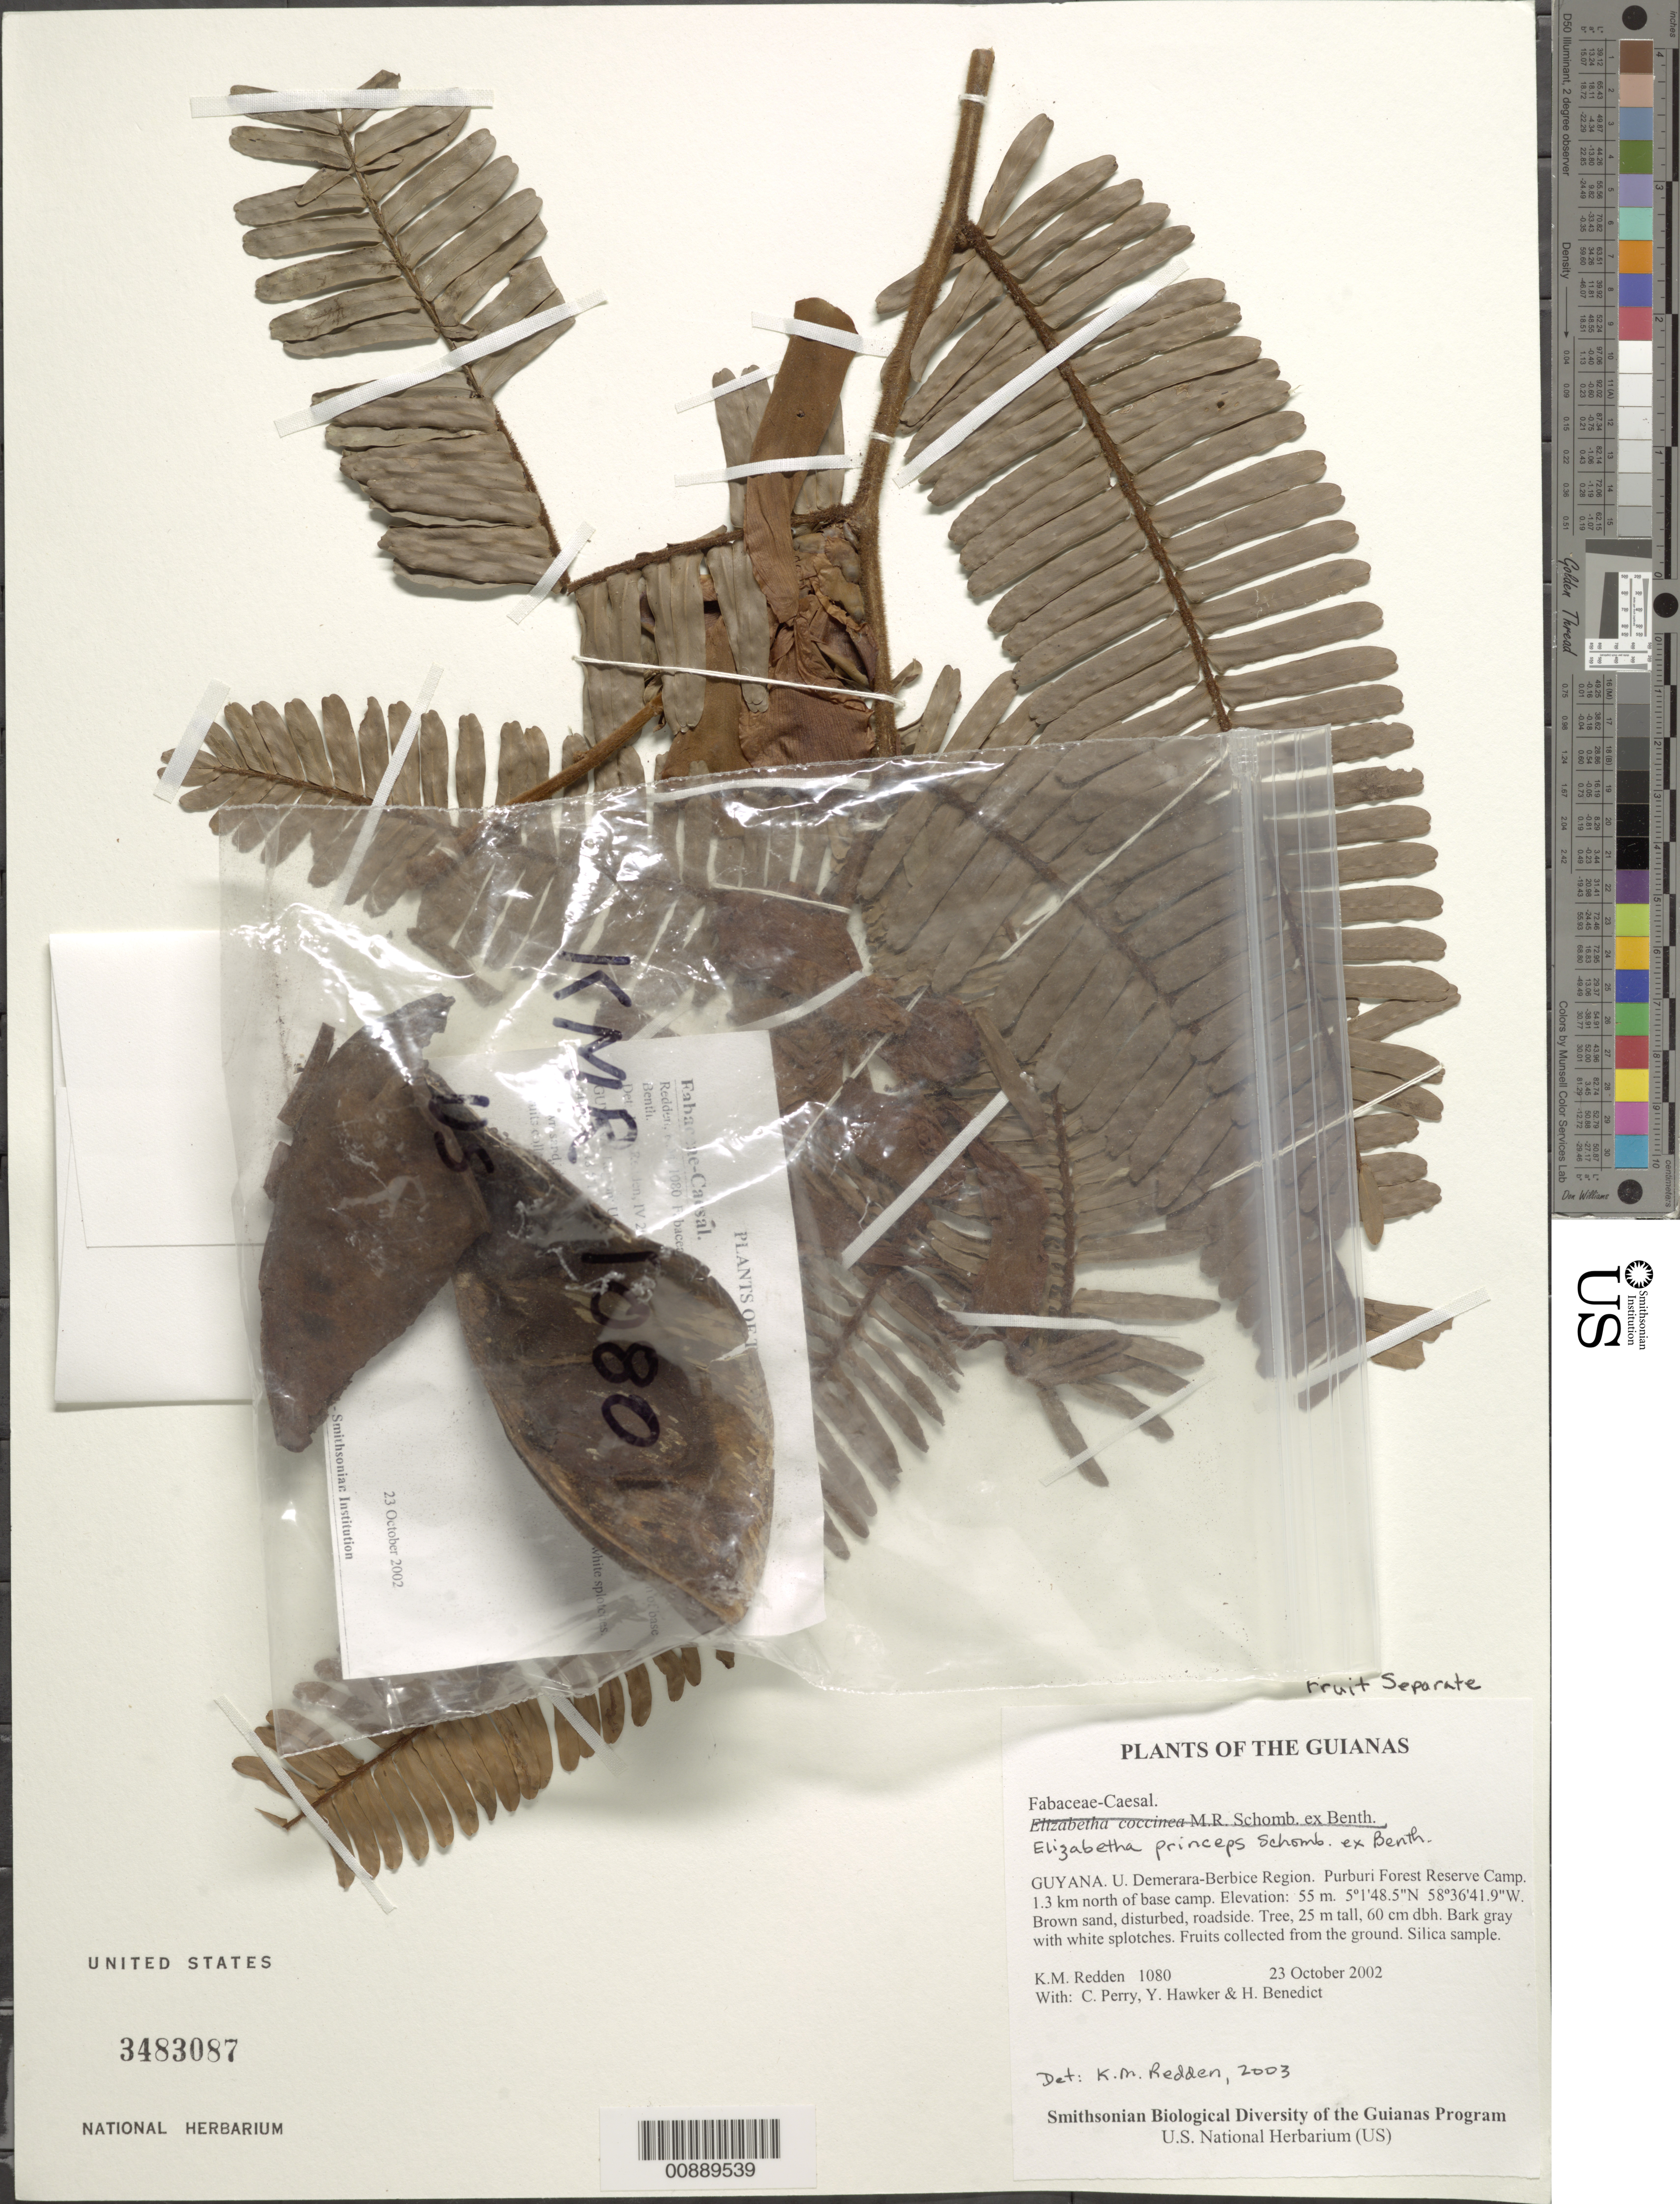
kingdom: Plantae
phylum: Tracheophyta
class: Magnoliopsida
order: Fabales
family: Fabaceae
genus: Elizabetha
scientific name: Elizabetha princeps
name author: R.H. Schomb. ex Benth.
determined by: Redden, K. M.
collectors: K. M. Redden, C. Perry, Y. Hawker & H. Benedict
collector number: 1080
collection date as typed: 23 October 2002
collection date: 2002-10-23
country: Guyana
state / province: U. Demerara-Berbice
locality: Purburi Forest Reserve Camp. 1.3 km north of base camp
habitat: Brown sand, disturbed, roadside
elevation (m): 55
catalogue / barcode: US 3483087